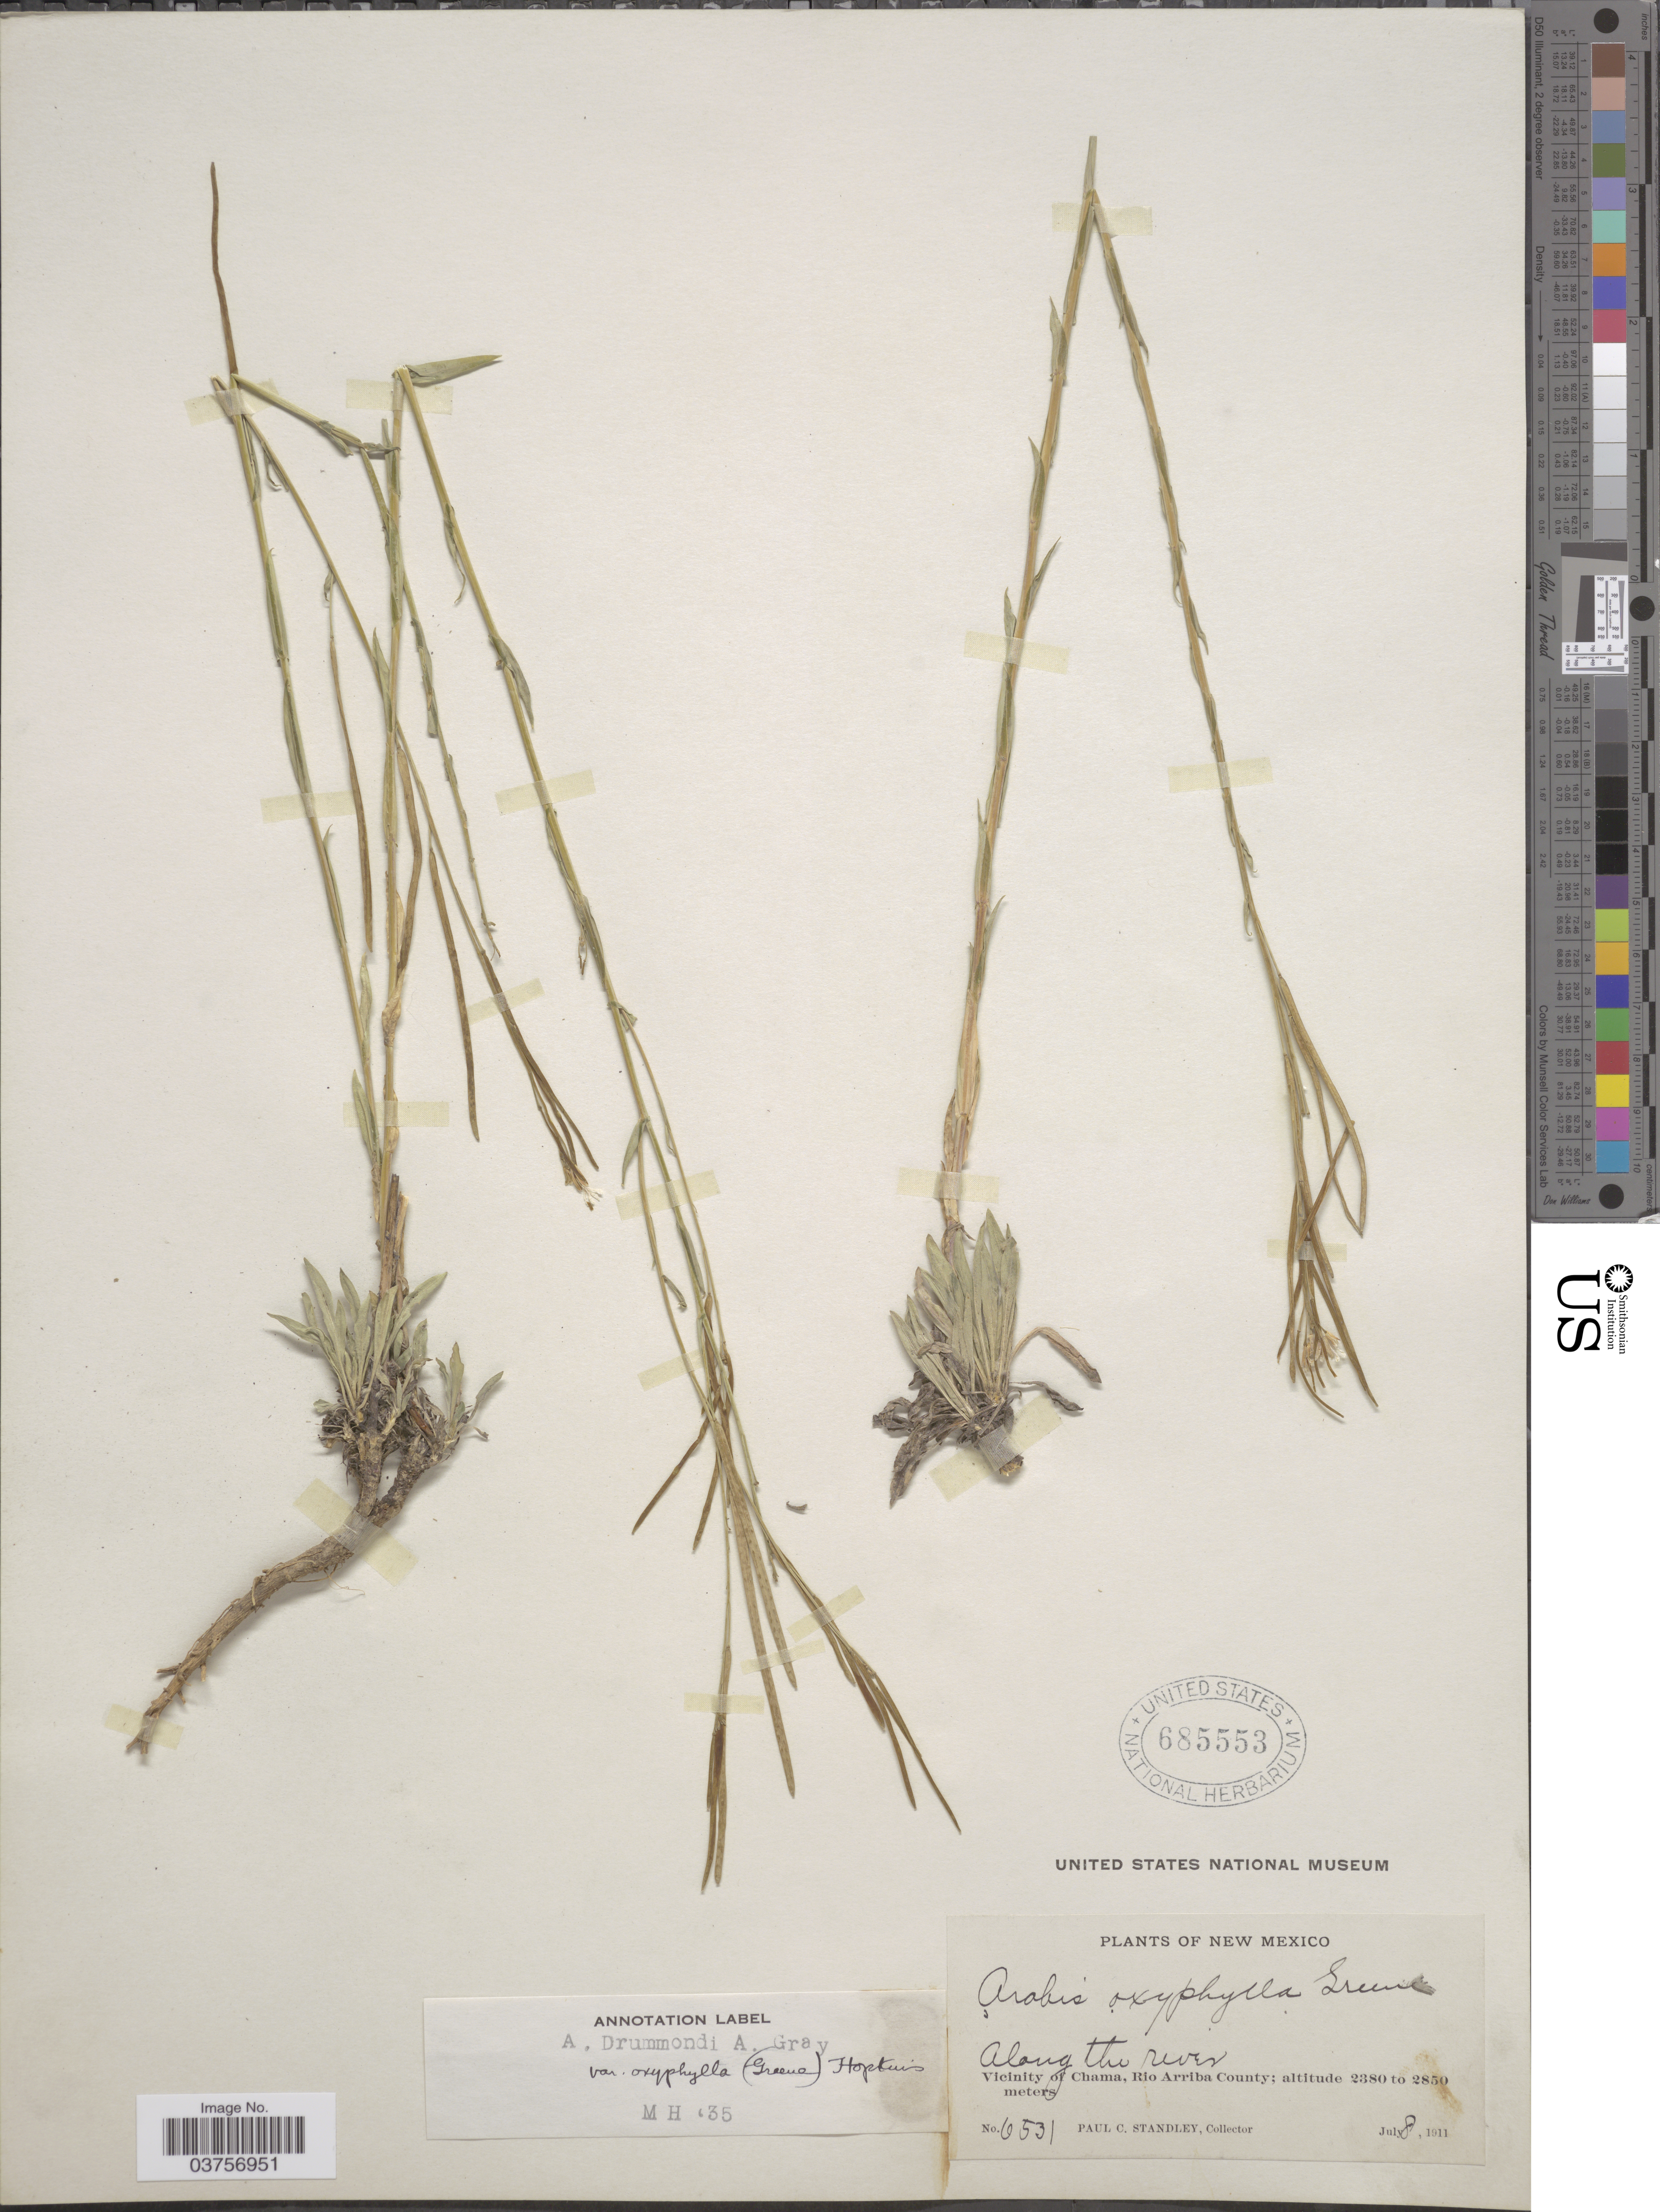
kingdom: Plantae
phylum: Tracheophyta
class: Magnoliopsida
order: Brassicales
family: Brassicaceae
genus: Arabis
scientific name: Arabis drummondii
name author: A. Gray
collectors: P. C. Standley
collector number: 6531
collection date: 1911-07-08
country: United States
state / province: New Mexico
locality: Along the river. Vicinity of Chama, Rio Arriba County.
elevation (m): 2380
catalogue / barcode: US 685553